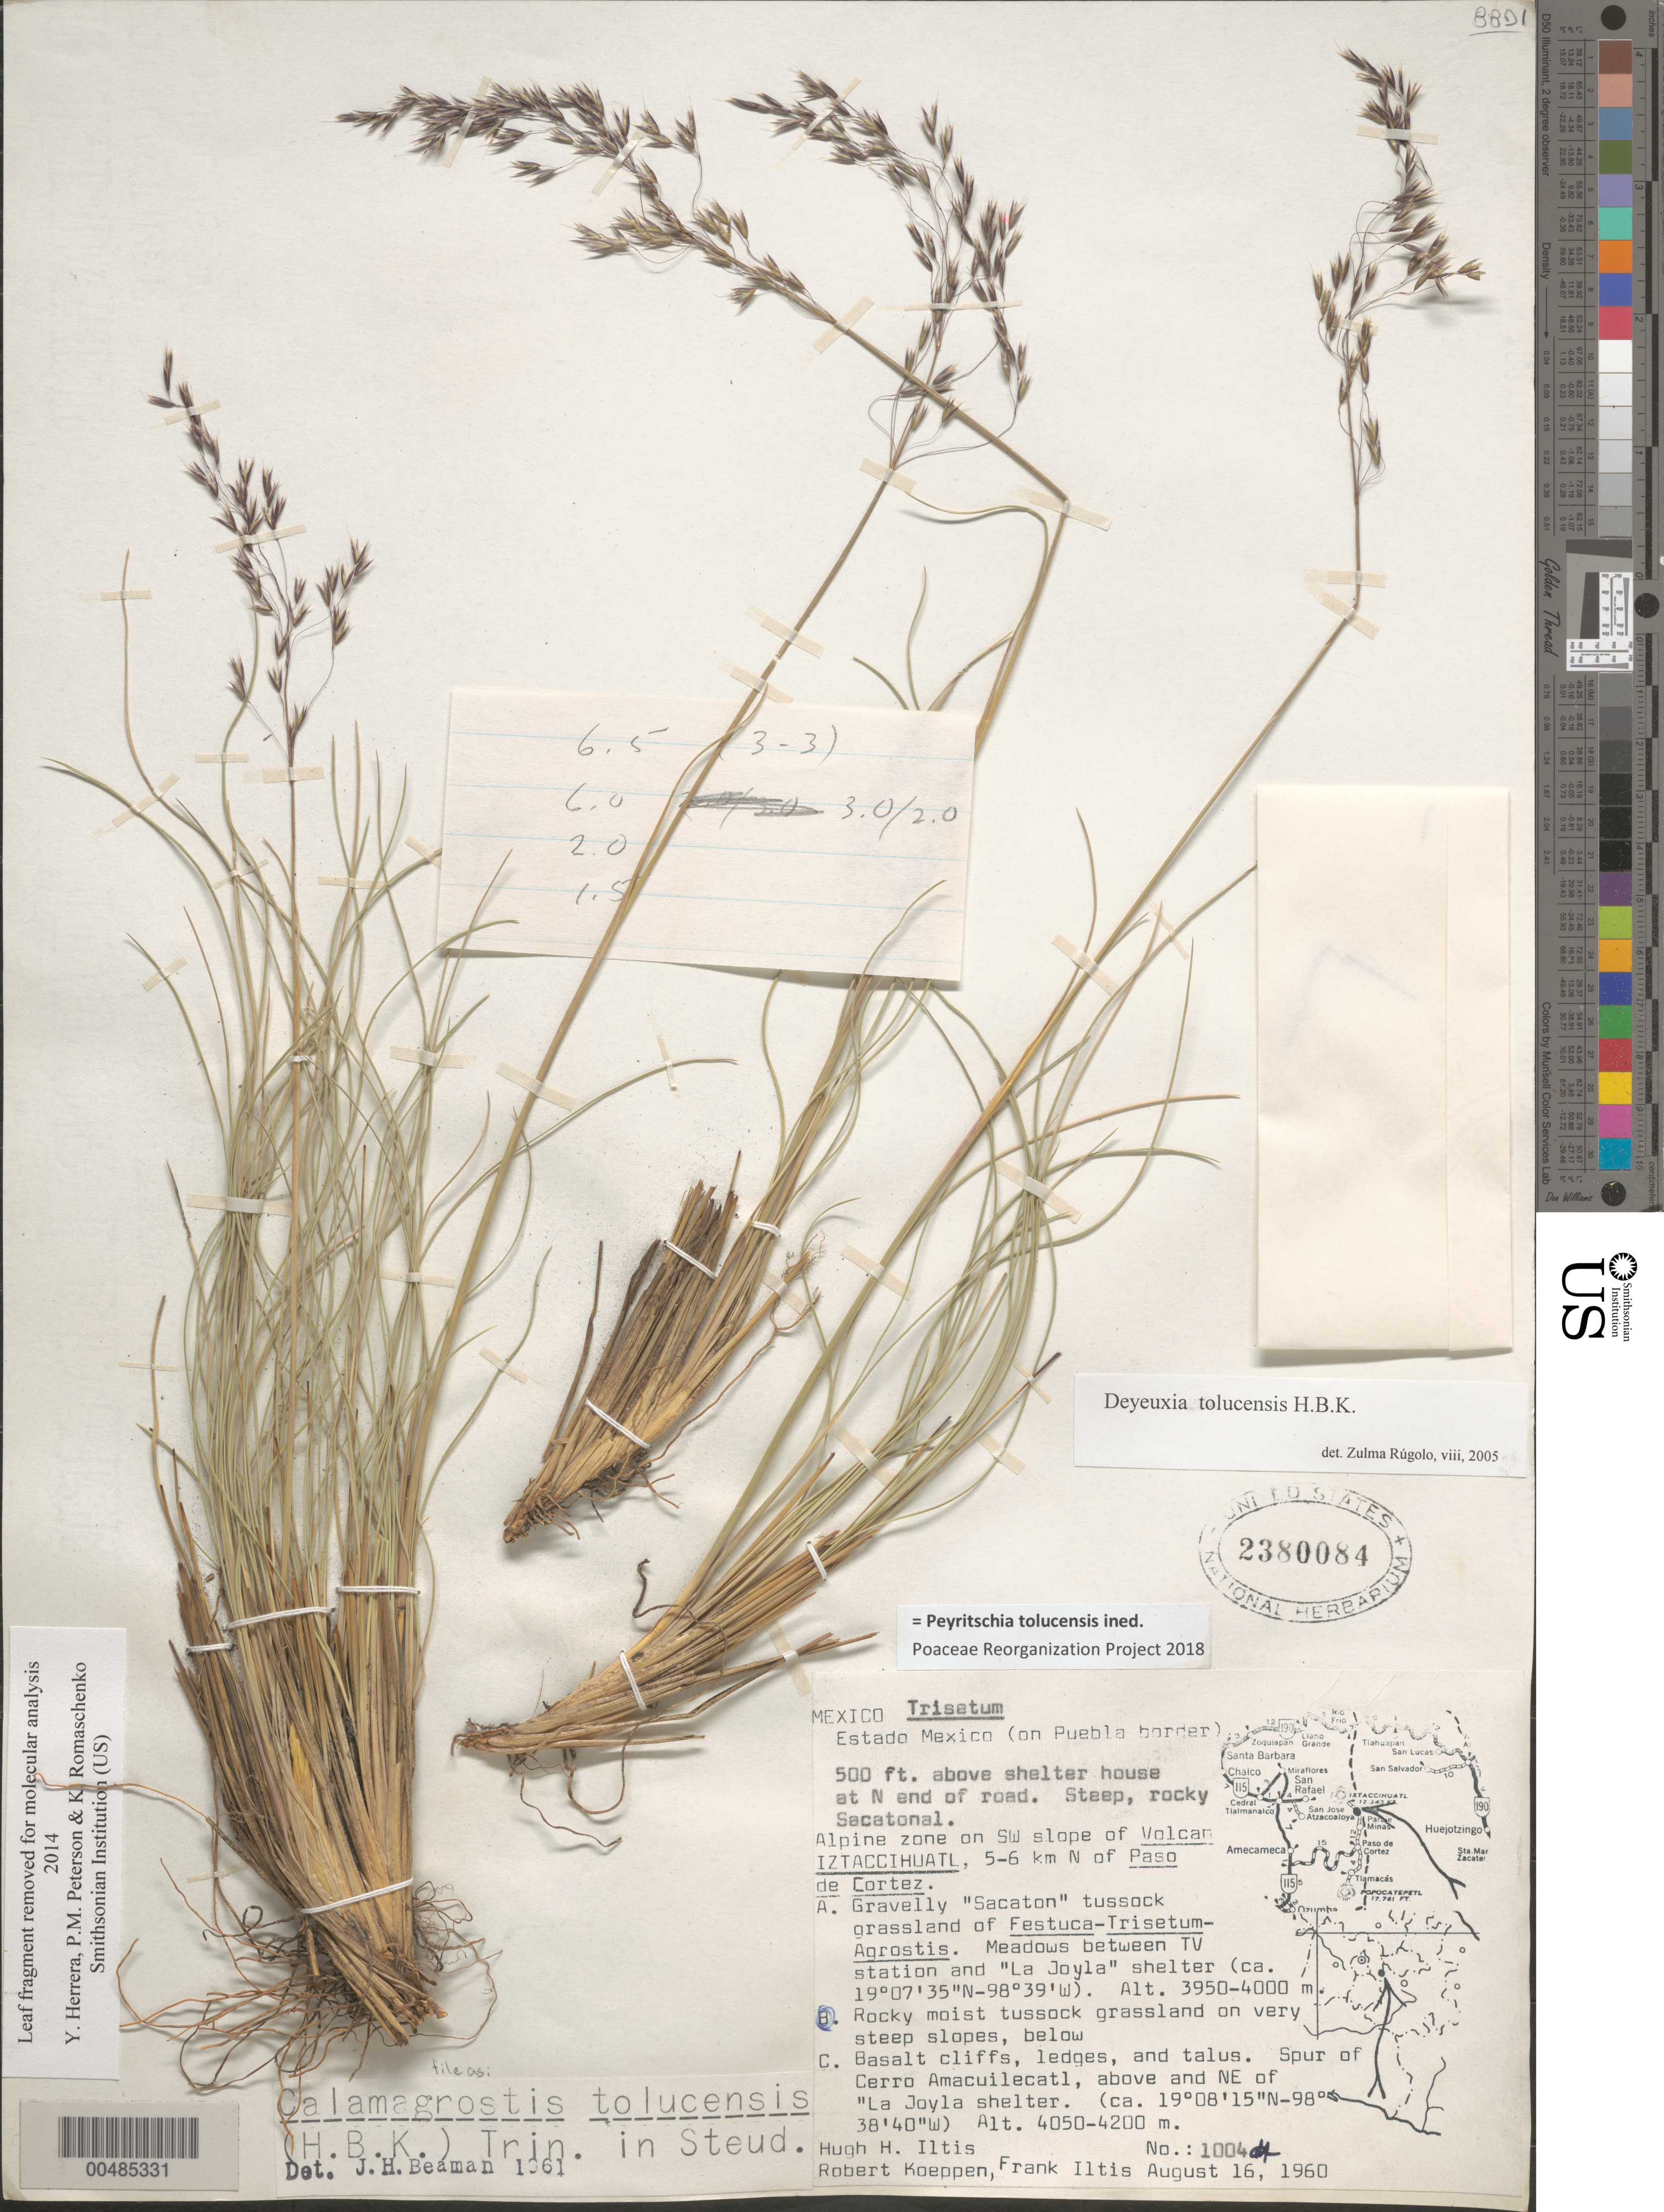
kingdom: Plantae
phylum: Tracheophyta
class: Liliopsida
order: Poales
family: Poaceae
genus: Peyritschia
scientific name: Peyritschia tolucensis ined.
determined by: Poaceae Reorganization Project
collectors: H. H. Iltis, R. C. Koeppen & F. S. Iltis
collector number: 1004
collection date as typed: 16 Aug 1960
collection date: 1960-08-16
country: Mexico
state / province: México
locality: SW slope of Volcan Iztaccihuatl, 5-6 km N of Paso de Cortez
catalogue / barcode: US 2380084